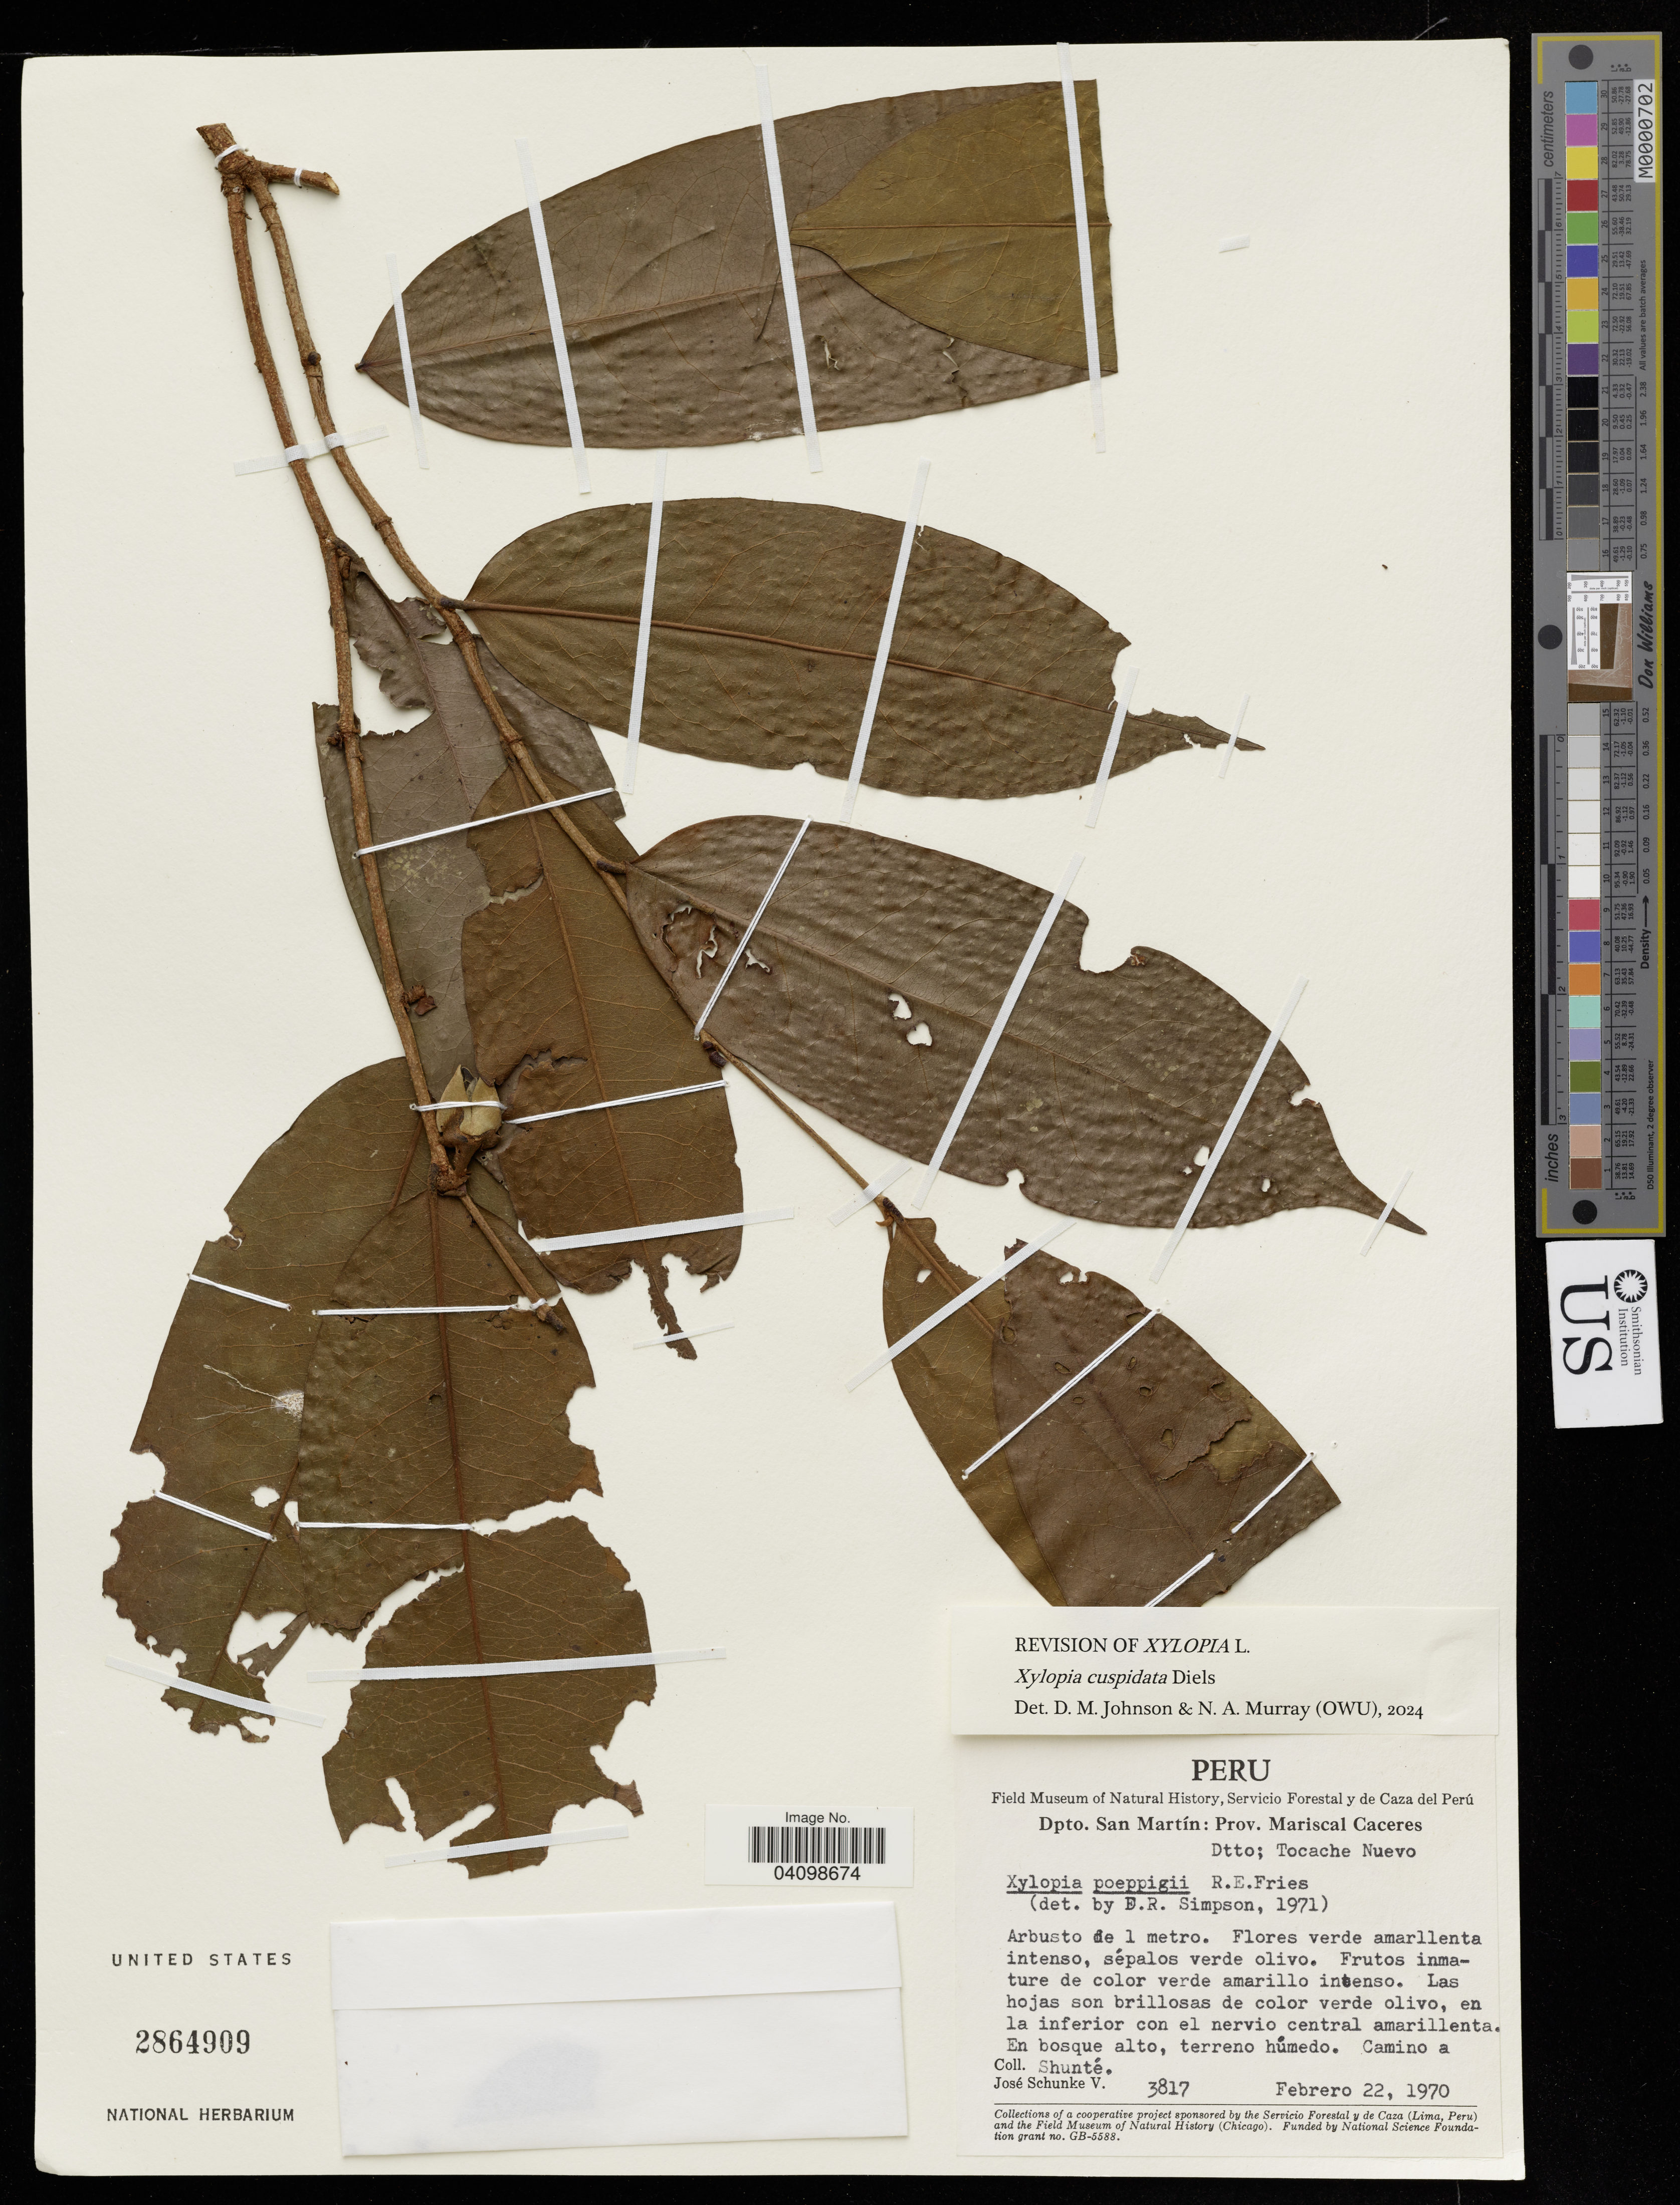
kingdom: Plantae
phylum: Tracheophyta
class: Magnoliopsida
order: Magnoliales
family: Annonaceae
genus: Xylopia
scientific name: Xylopia cuspidata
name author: Diels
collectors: J. Schunke Vigo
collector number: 3817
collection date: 1970-02-22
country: Peru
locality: Shunté.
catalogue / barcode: US 2864909